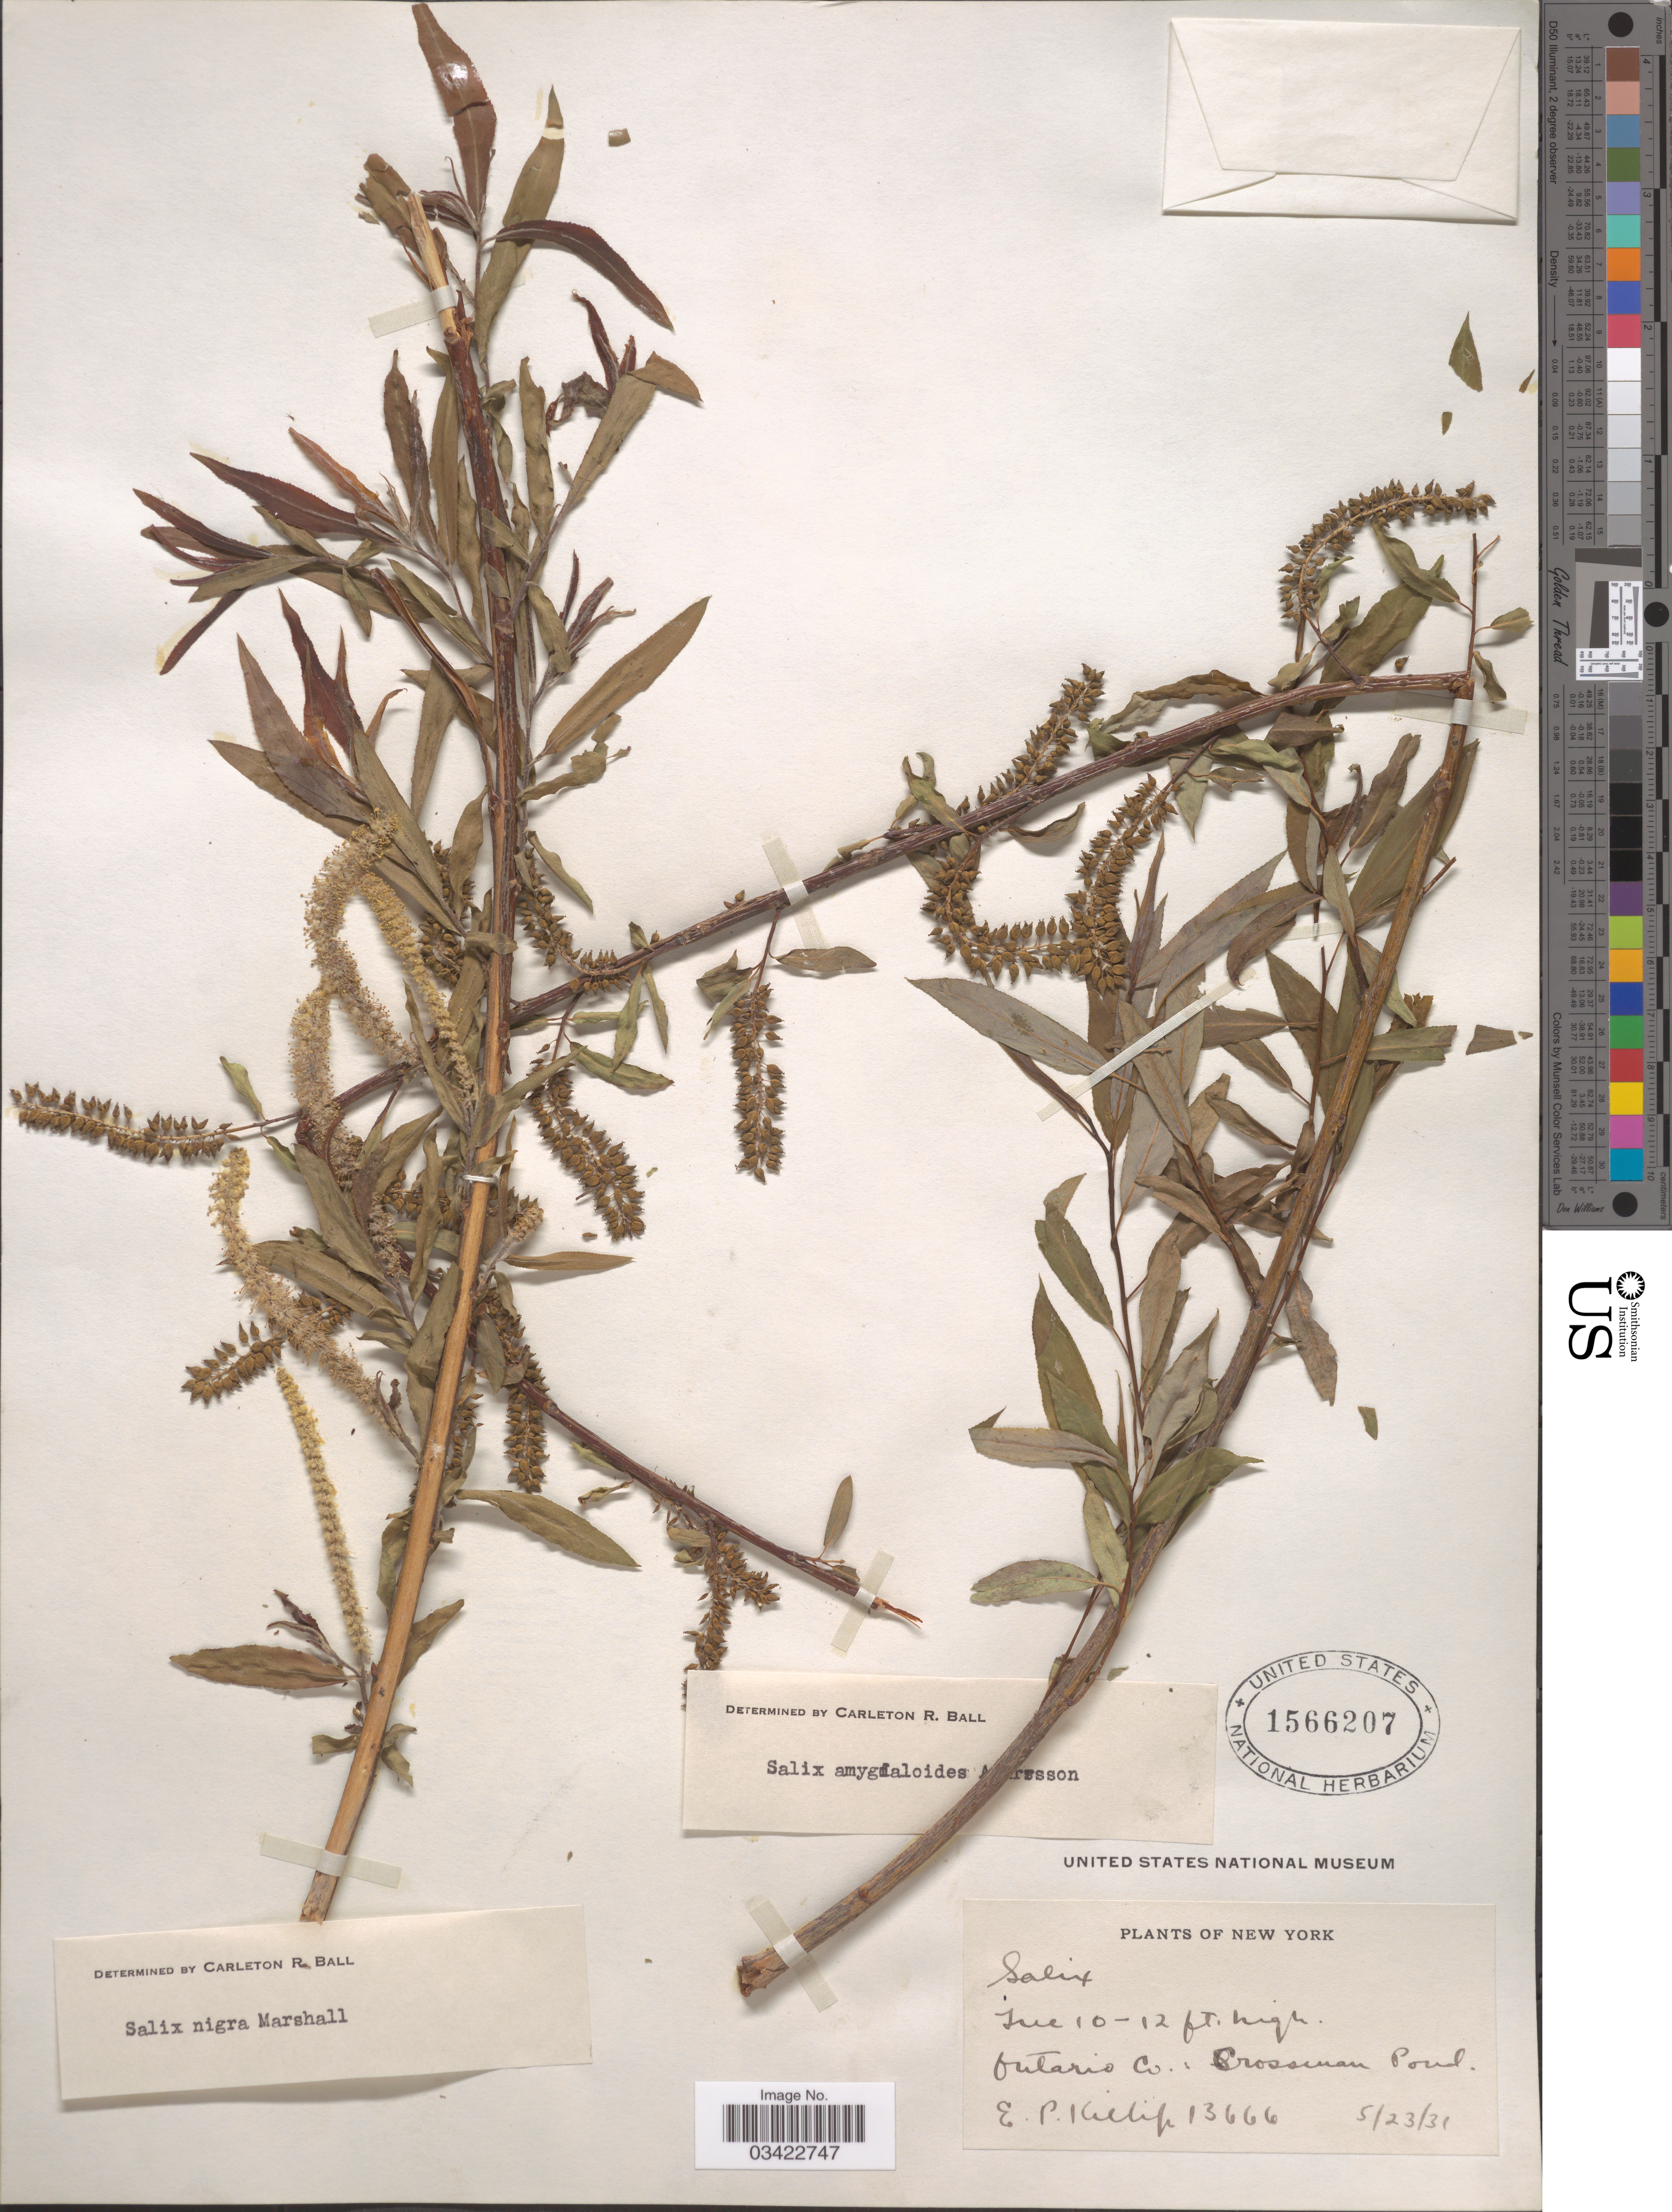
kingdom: Plantae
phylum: Tracheophyta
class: Magnoliopsida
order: Malpighiales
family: Salicaceae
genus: Salix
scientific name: Salix amygdaloides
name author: Andersson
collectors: E. P. Killip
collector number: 13666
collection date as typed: Transcribed d/m/y: 23/5/31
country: United States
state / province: New York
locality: Ontario Co.: Crossman Pond.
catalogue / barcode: US 1566207